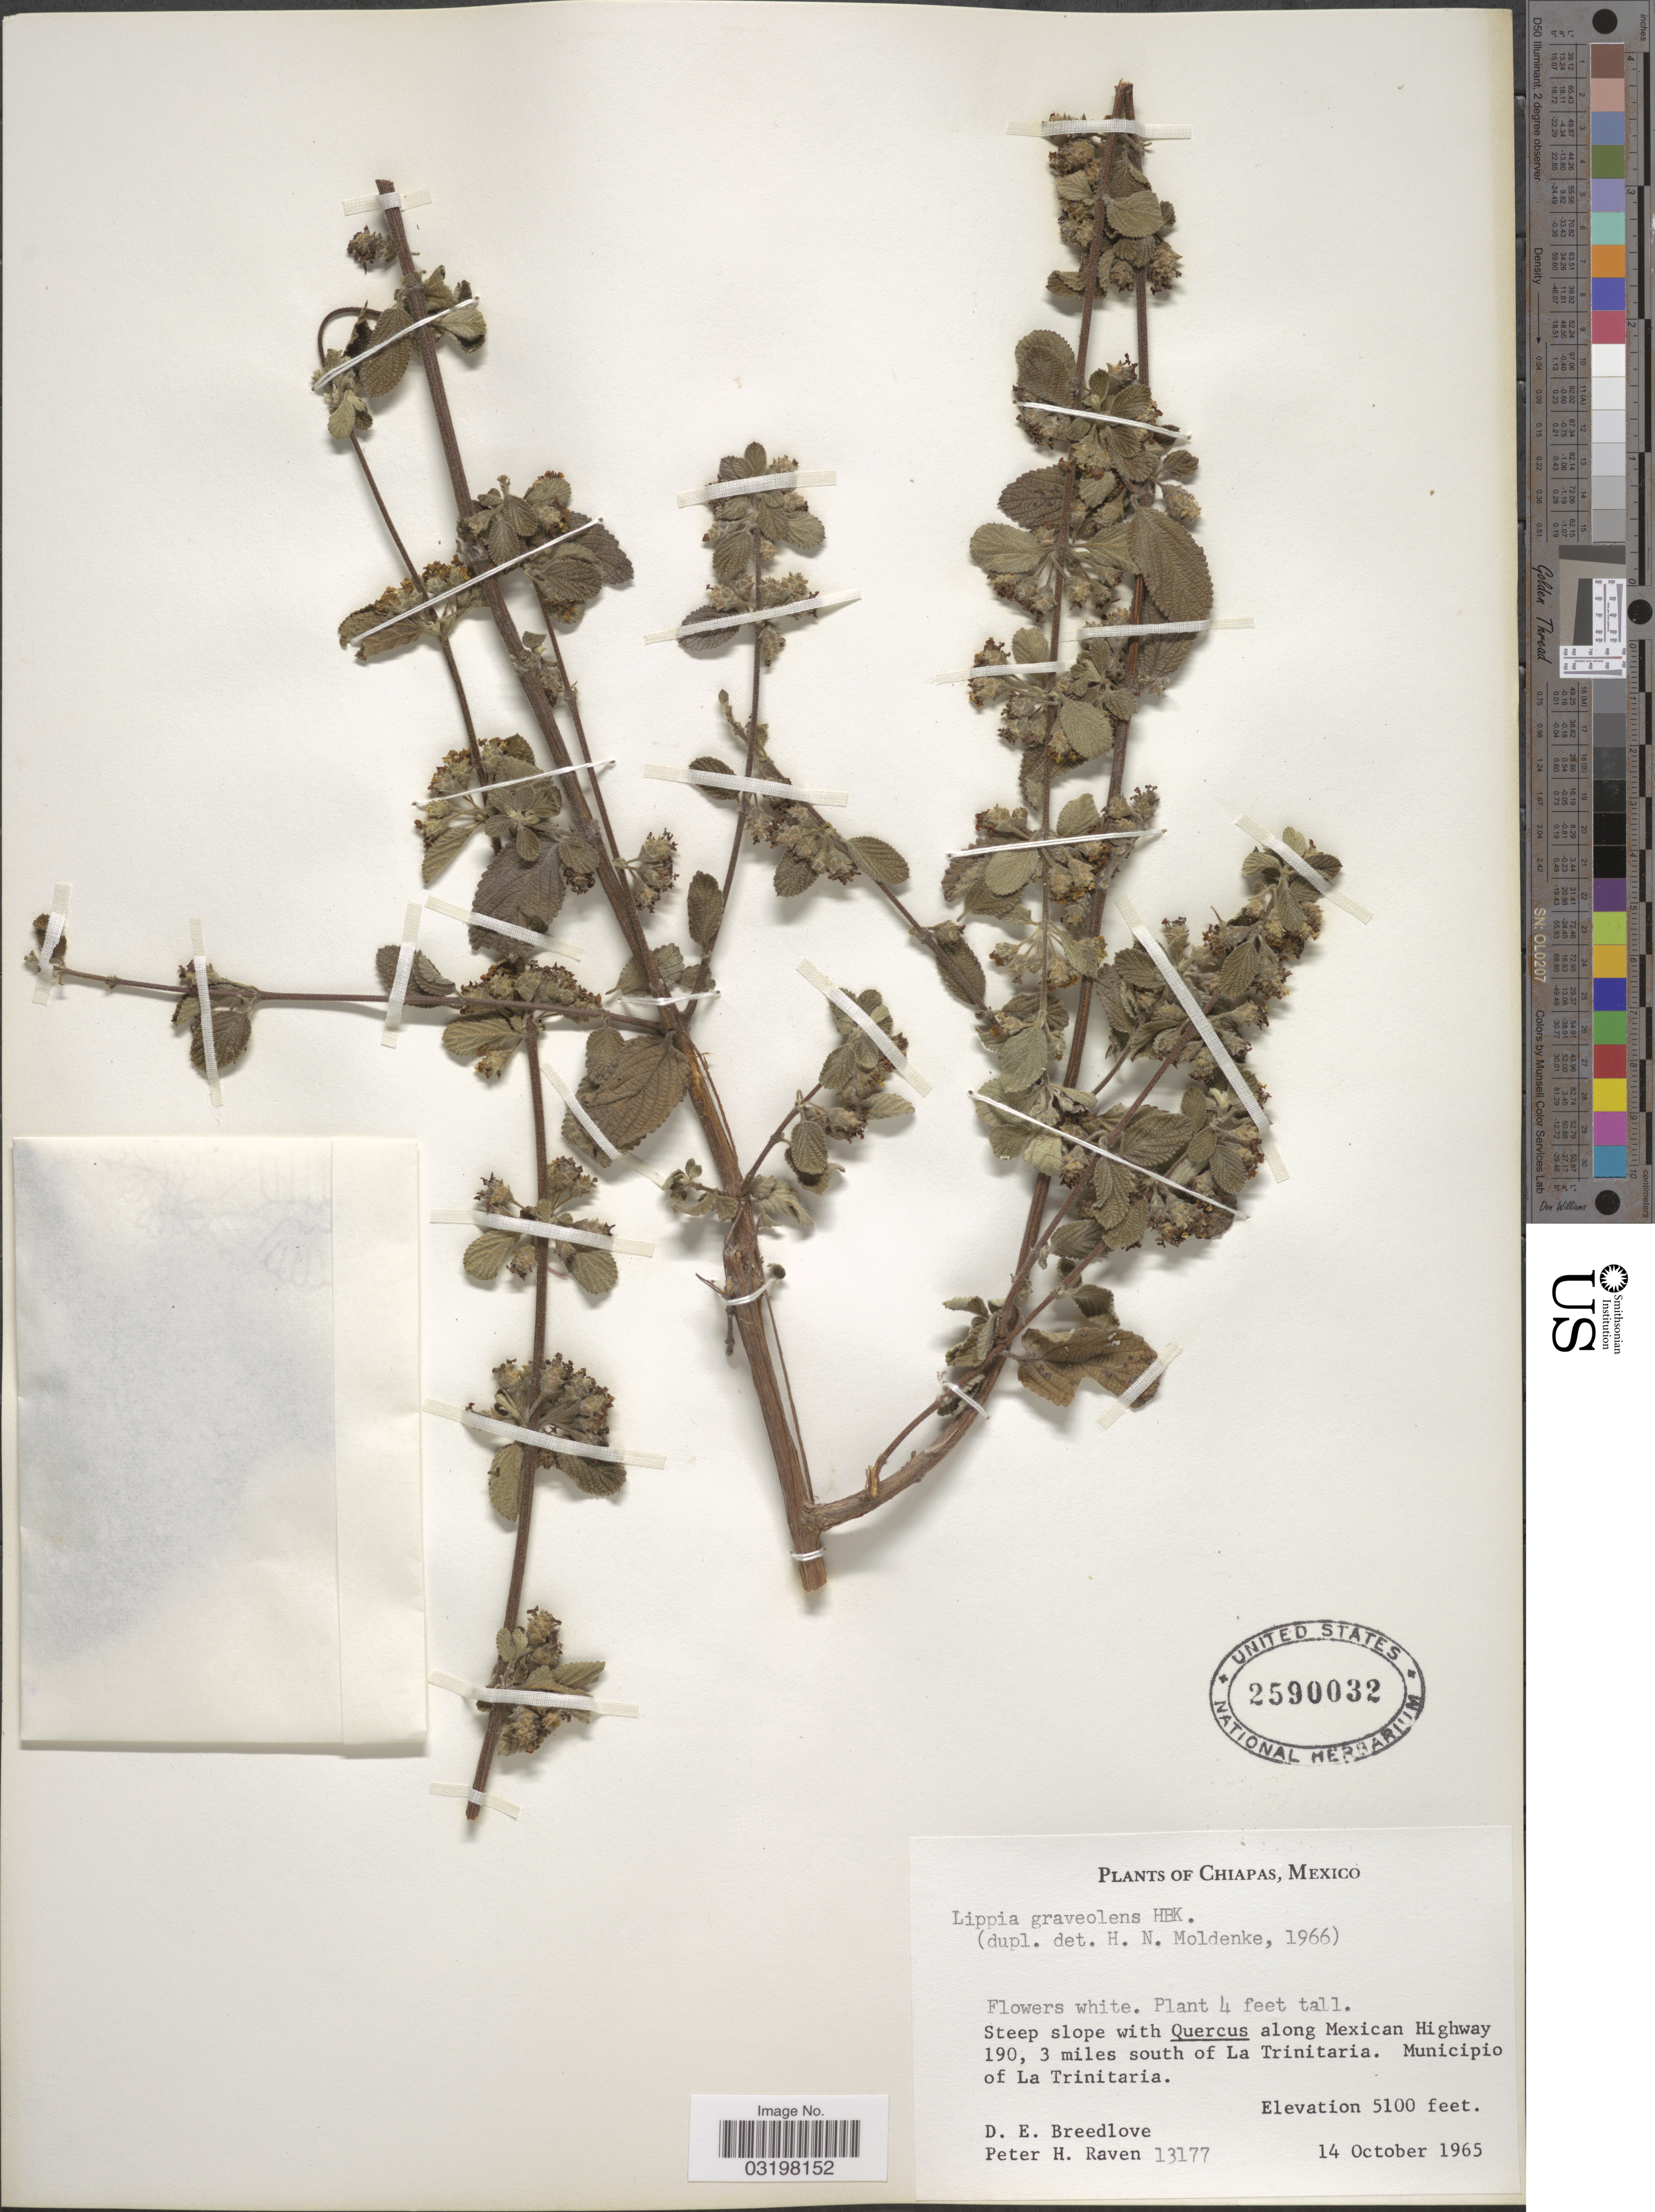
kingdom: Plantae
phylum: Tracheophyta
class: Magnoliopsida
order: Lamiales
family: Verbenaceae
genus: Lippia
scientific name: Lippia graveolens f. graveolens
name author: Kunth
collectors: D. E. Breedlove & P. Raven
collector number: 13177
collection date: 1965-10-14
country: Mexico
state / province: Chiapas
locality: Steep slope with Quercus along Mexican Highway 190, 3 miles south of La Trinitaria. Municipio of La Trinitaria.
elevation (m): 1554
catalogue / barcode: US 2590032